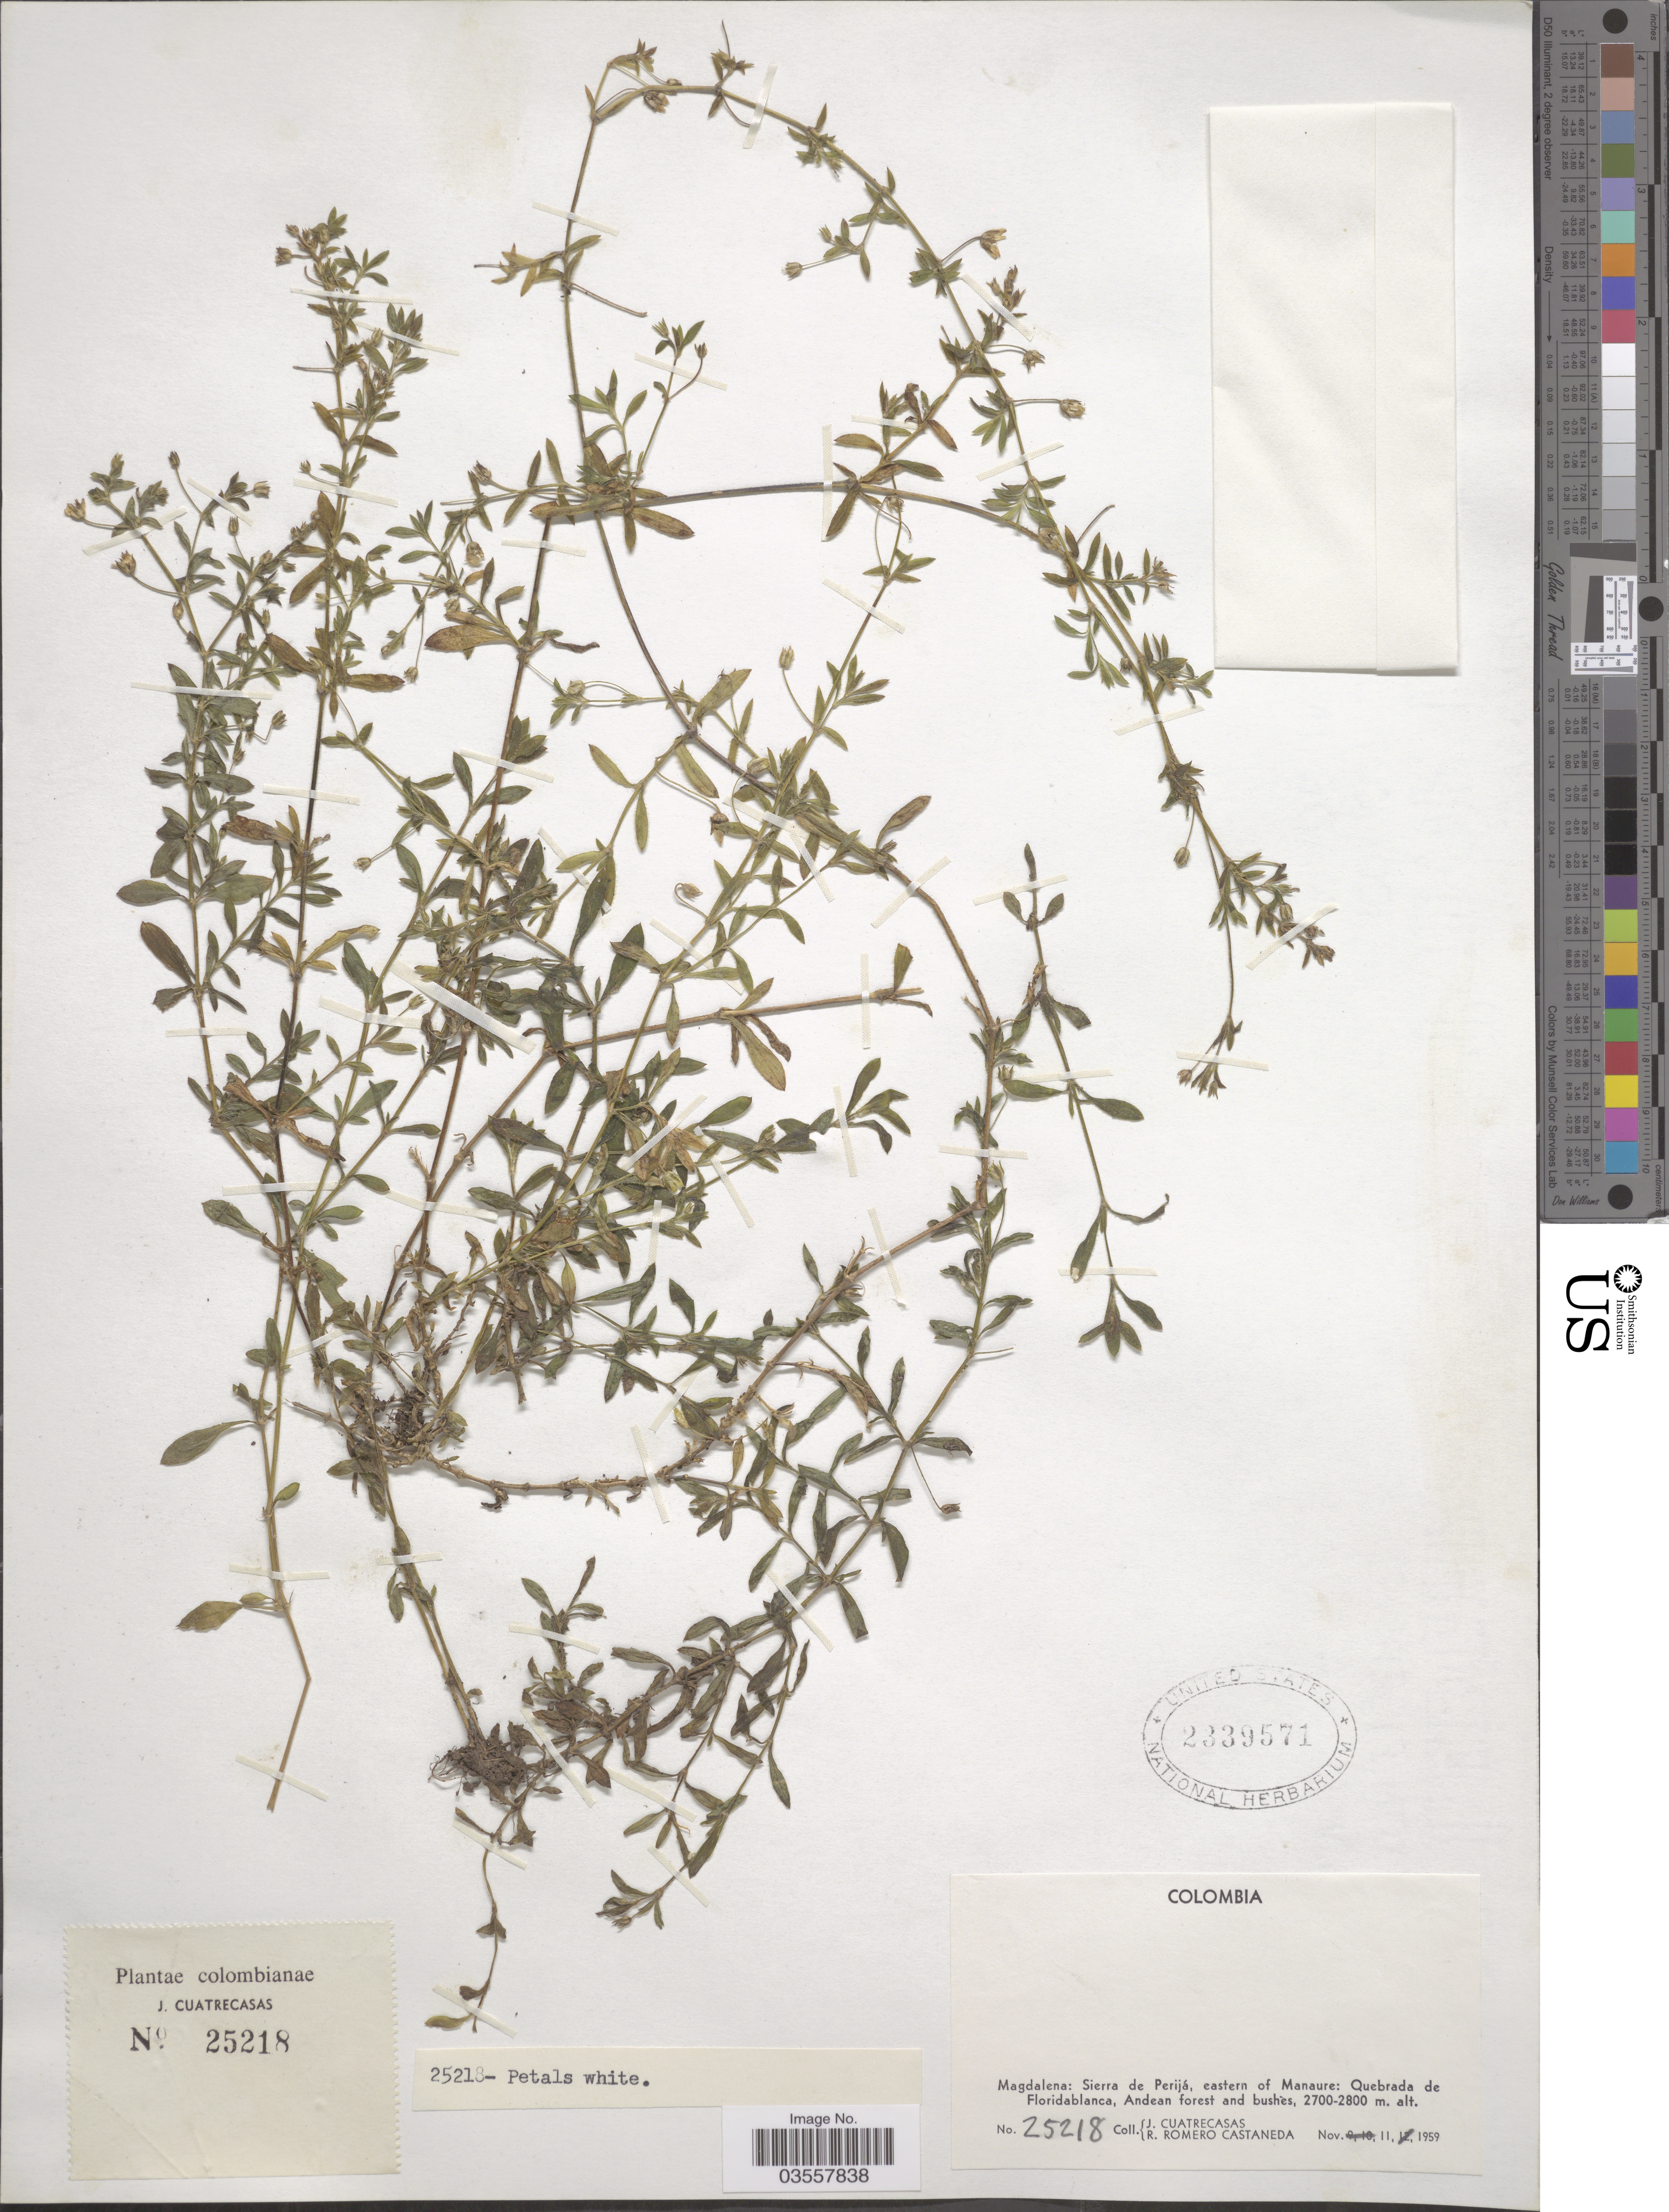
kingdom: Plantae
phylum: Tracheophyta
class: Magnoliopsida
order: Caryophyllales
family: Caryophyllaceae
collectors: J. Cuatrecasas & R. Romero Castañeda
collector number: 25218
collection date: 1959-11-11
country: Colombia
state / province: Magdalena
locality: Sierra de Perijá, eastern of Manaure: Quebrada de Floridablanca, Andean forest and bushes.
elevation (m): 2700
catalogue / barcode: US 2339571